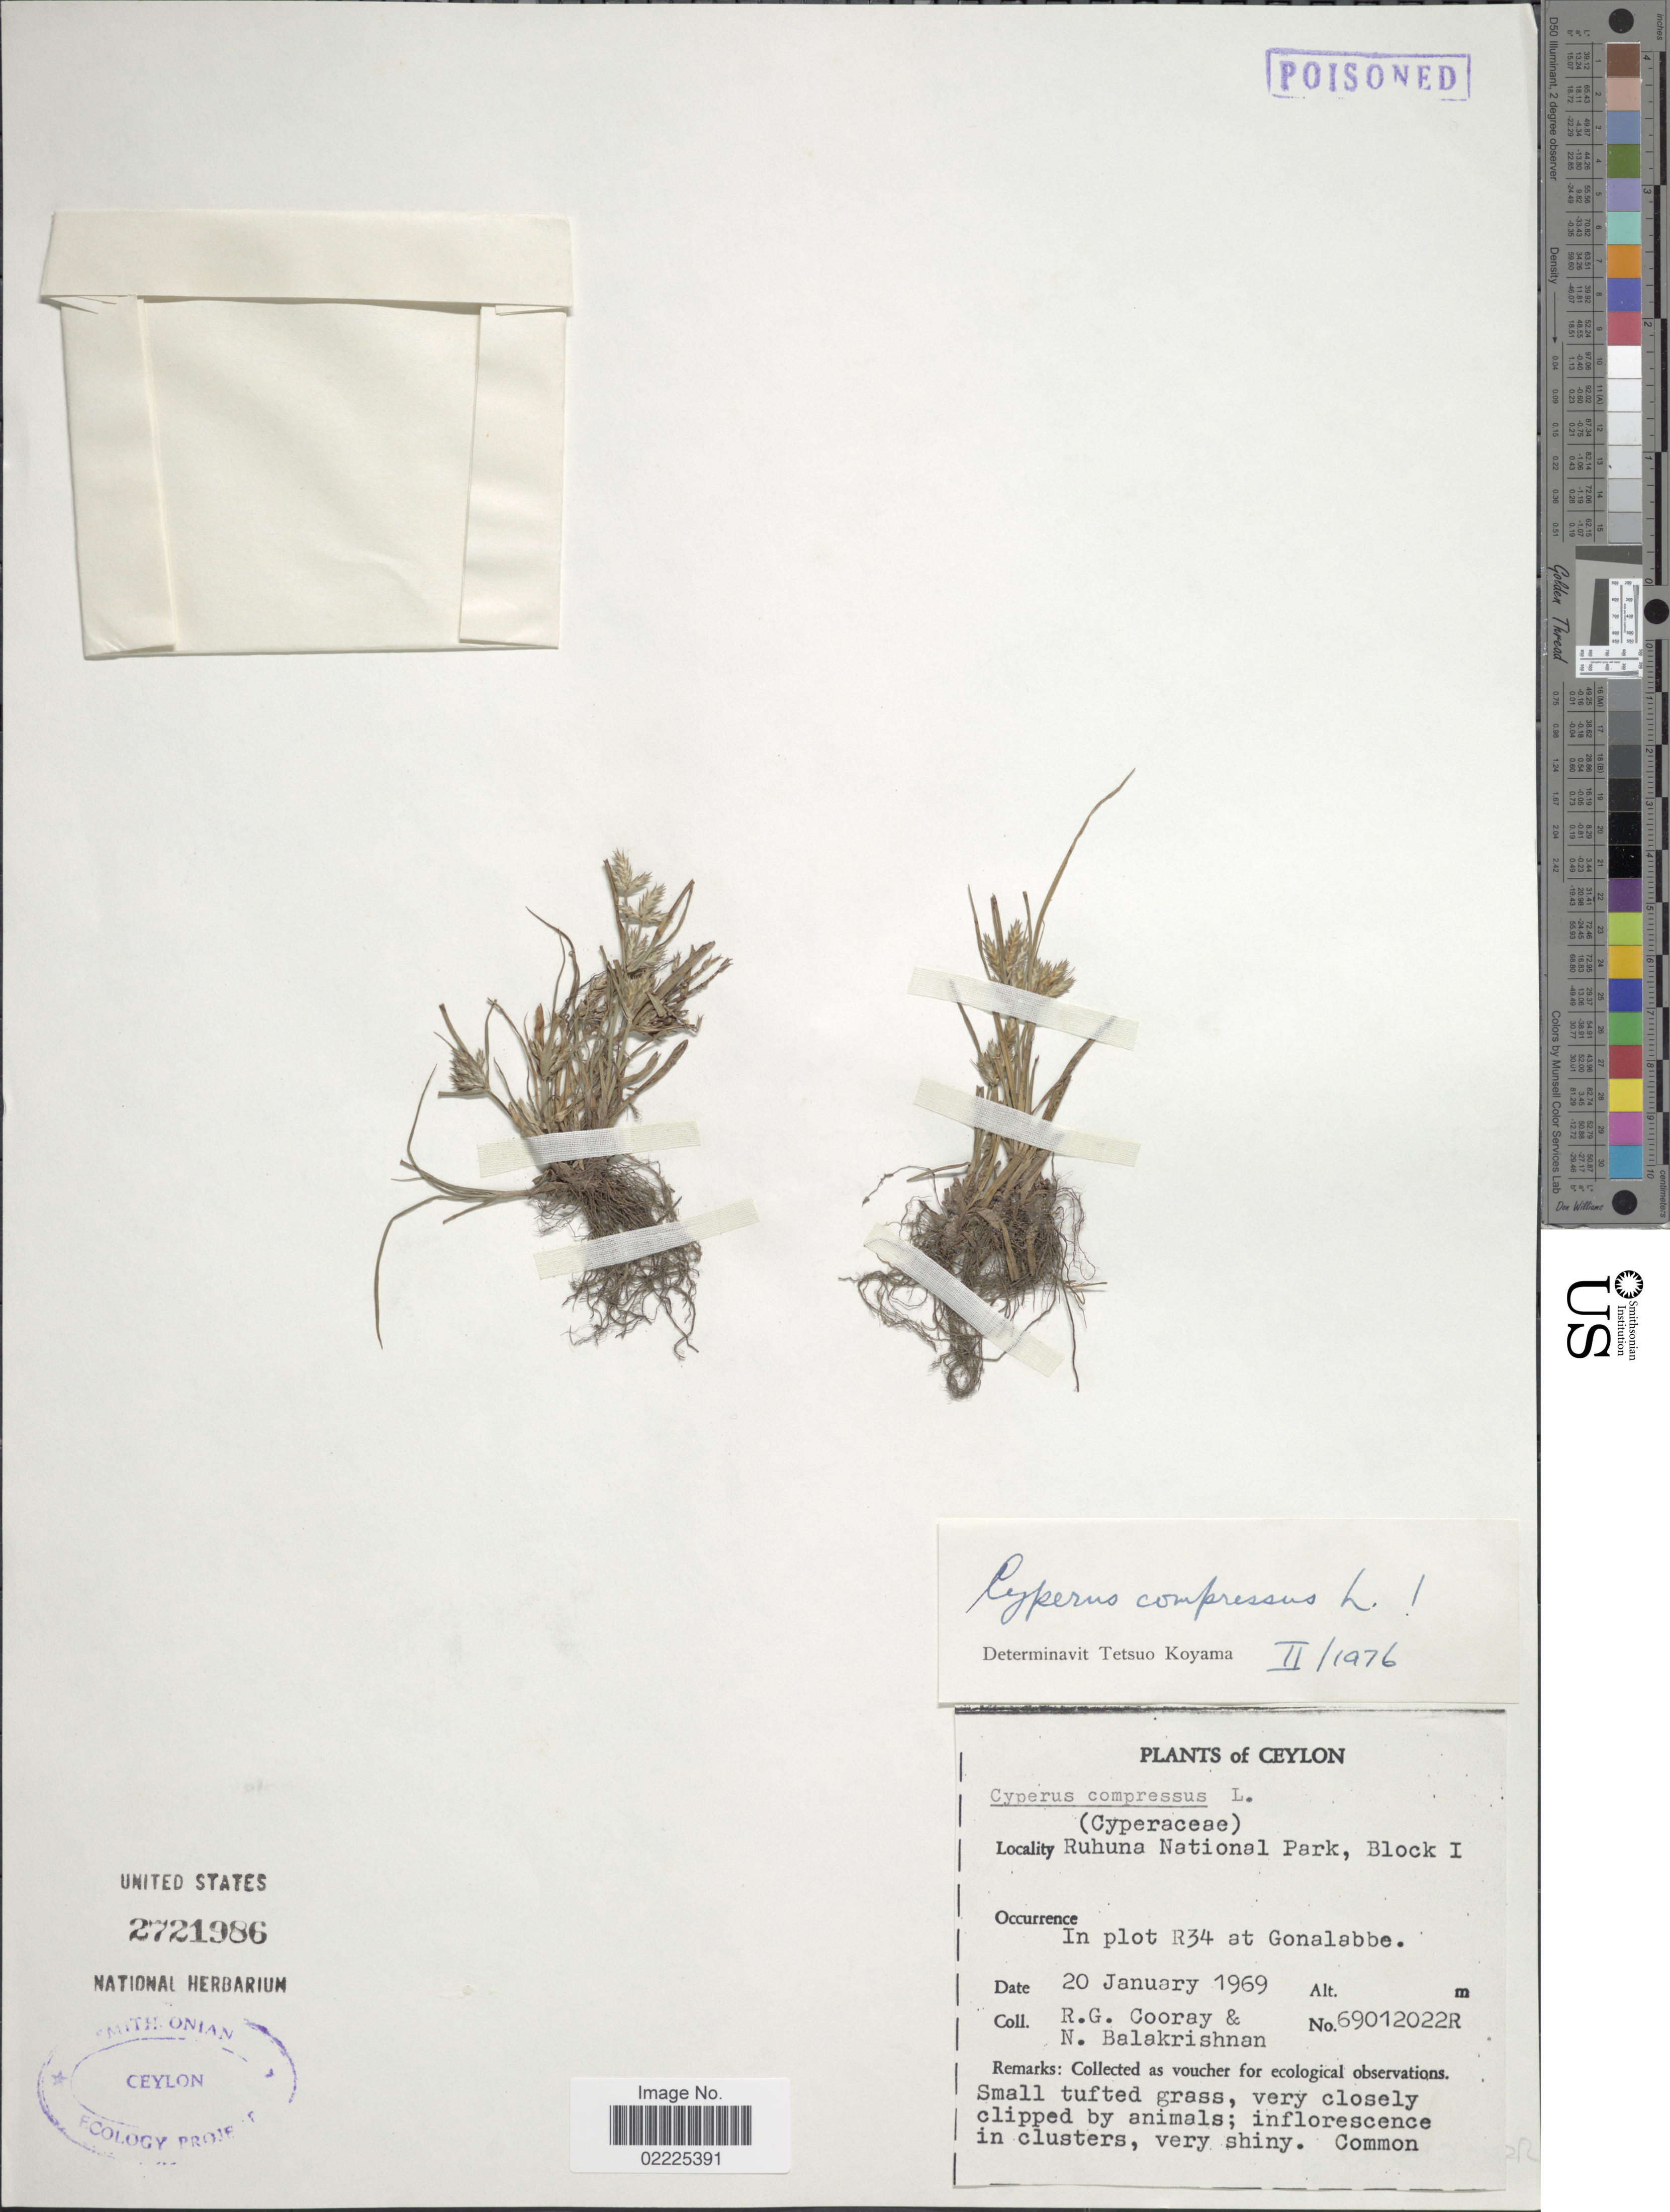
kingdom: Plantae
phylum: Tracheophyta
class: Liliopsida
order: Poales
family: Cyperaceae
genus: Cyperus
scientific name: Cyperus compressus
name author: L.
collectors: R. Cooray & N. Balakrishnan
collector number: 69012022R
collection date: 1969-01-20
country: Sri Lanka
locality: Ceylon, Ruhuna National Park, Block I, In plot R34 at Gonalabbe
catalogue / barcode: US 2721986